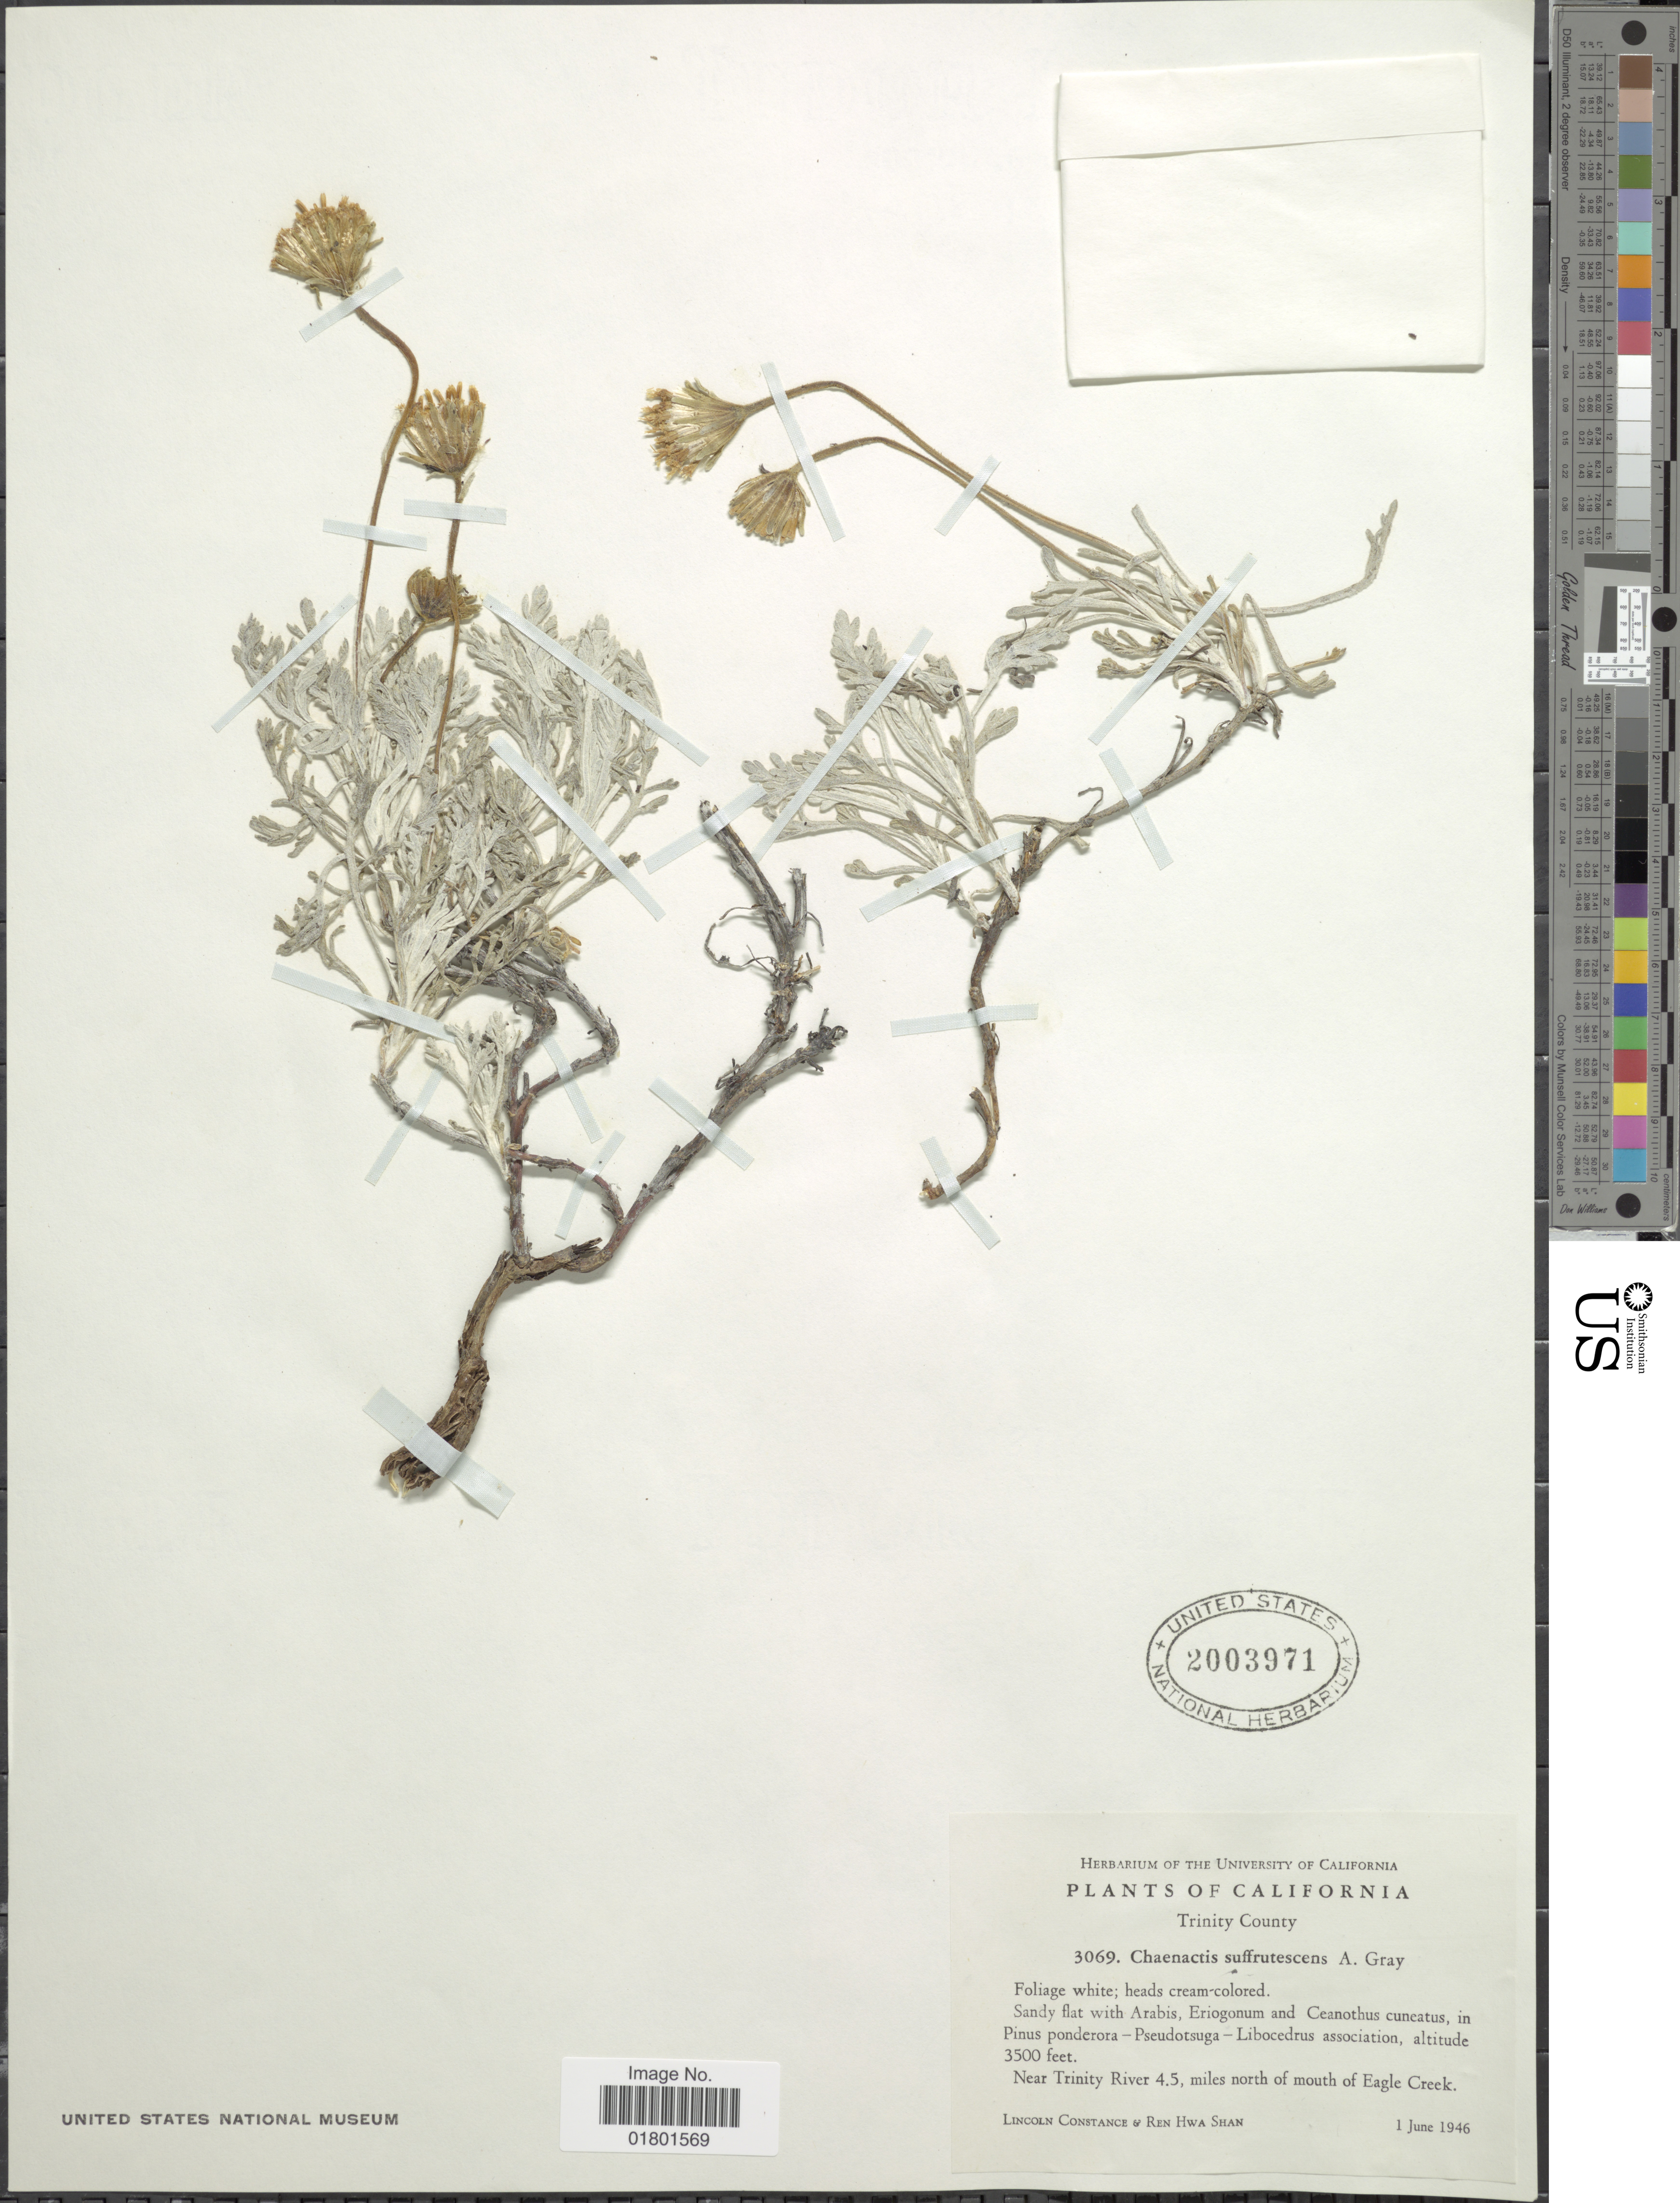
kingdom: Plantae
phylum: Tracheophyta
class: Magnoliopsida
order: Asterales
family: Asteraceae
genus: Chaenactis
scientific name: Chaenactis suffrutescens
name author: A. Gray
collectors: L. Constance & R. Shan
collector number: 3069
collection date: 1946-06-01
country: United States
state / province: California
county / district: Trinity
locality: Trinity County, near Trinity River 4.5, miles north of mouth of Eagle Creek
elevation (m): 1067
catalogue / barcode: US 2003971